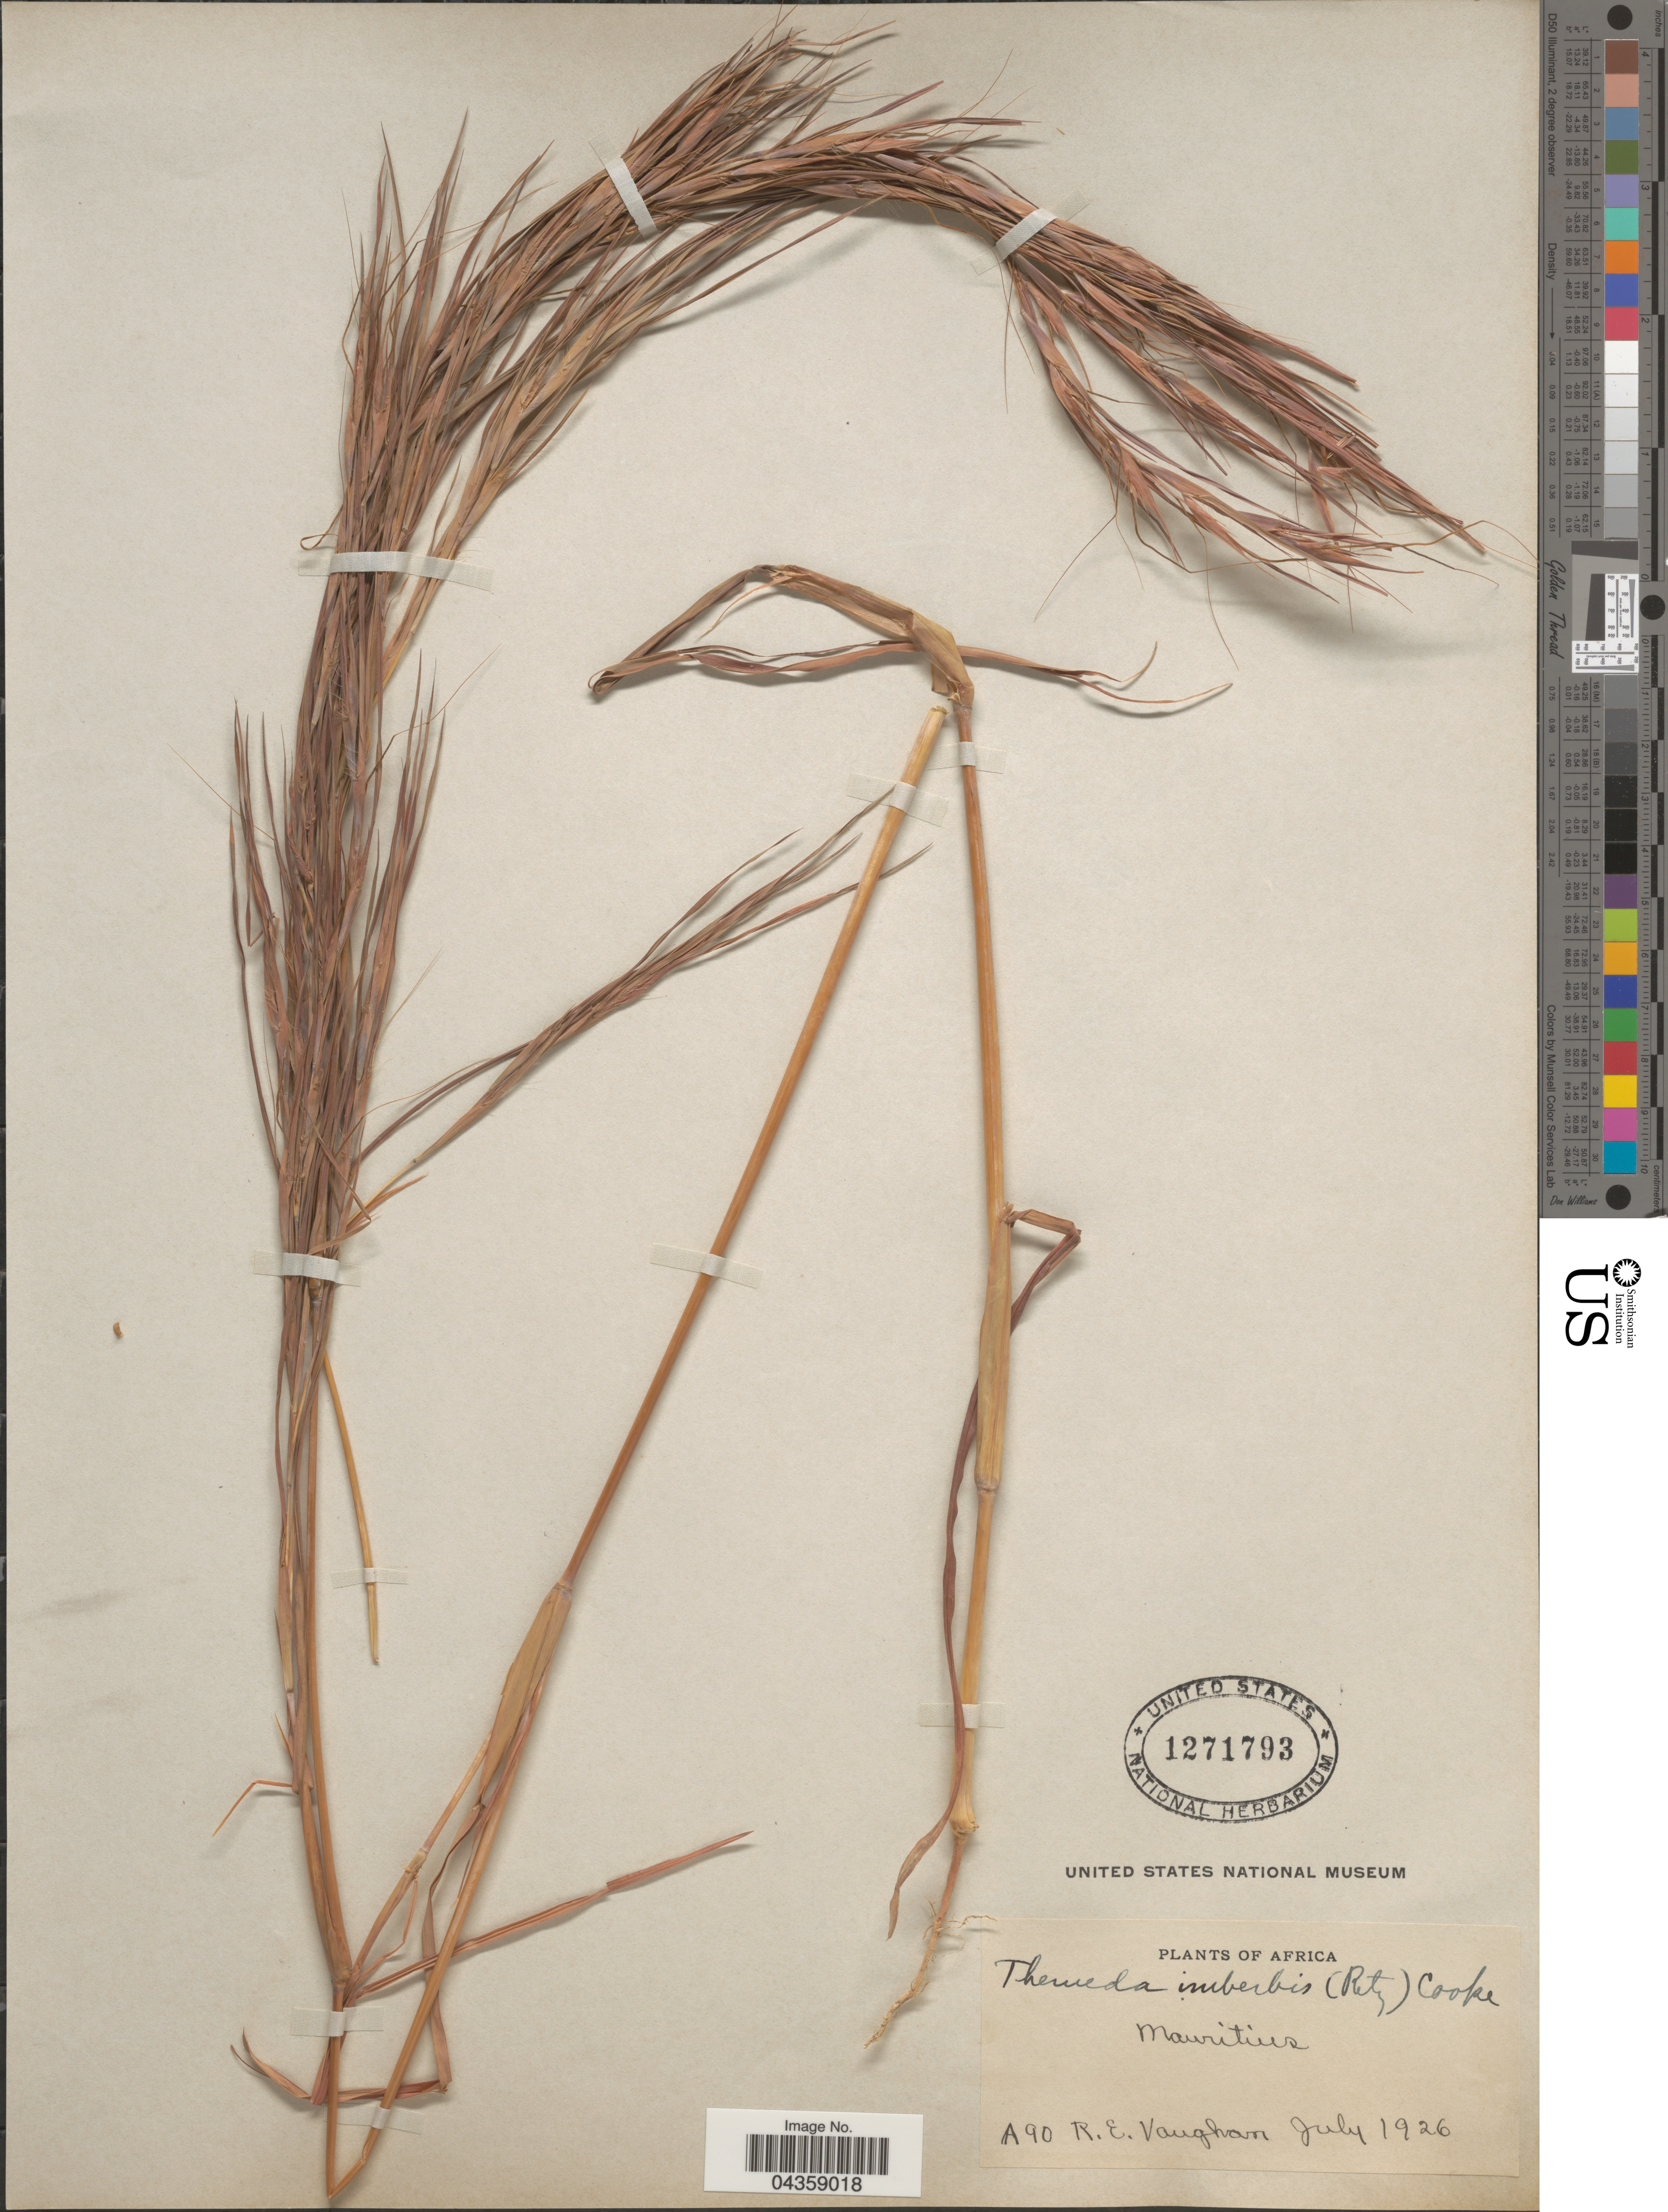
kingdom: Plantae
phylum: Tracheophyta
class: Liliopsida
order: Poales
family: Poaceae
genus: Themeda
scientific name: Themeda triandra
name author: Forssk.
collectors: R. Vaughan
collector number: A90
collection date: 1926-07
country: Mauritius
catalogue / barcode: US 1271793